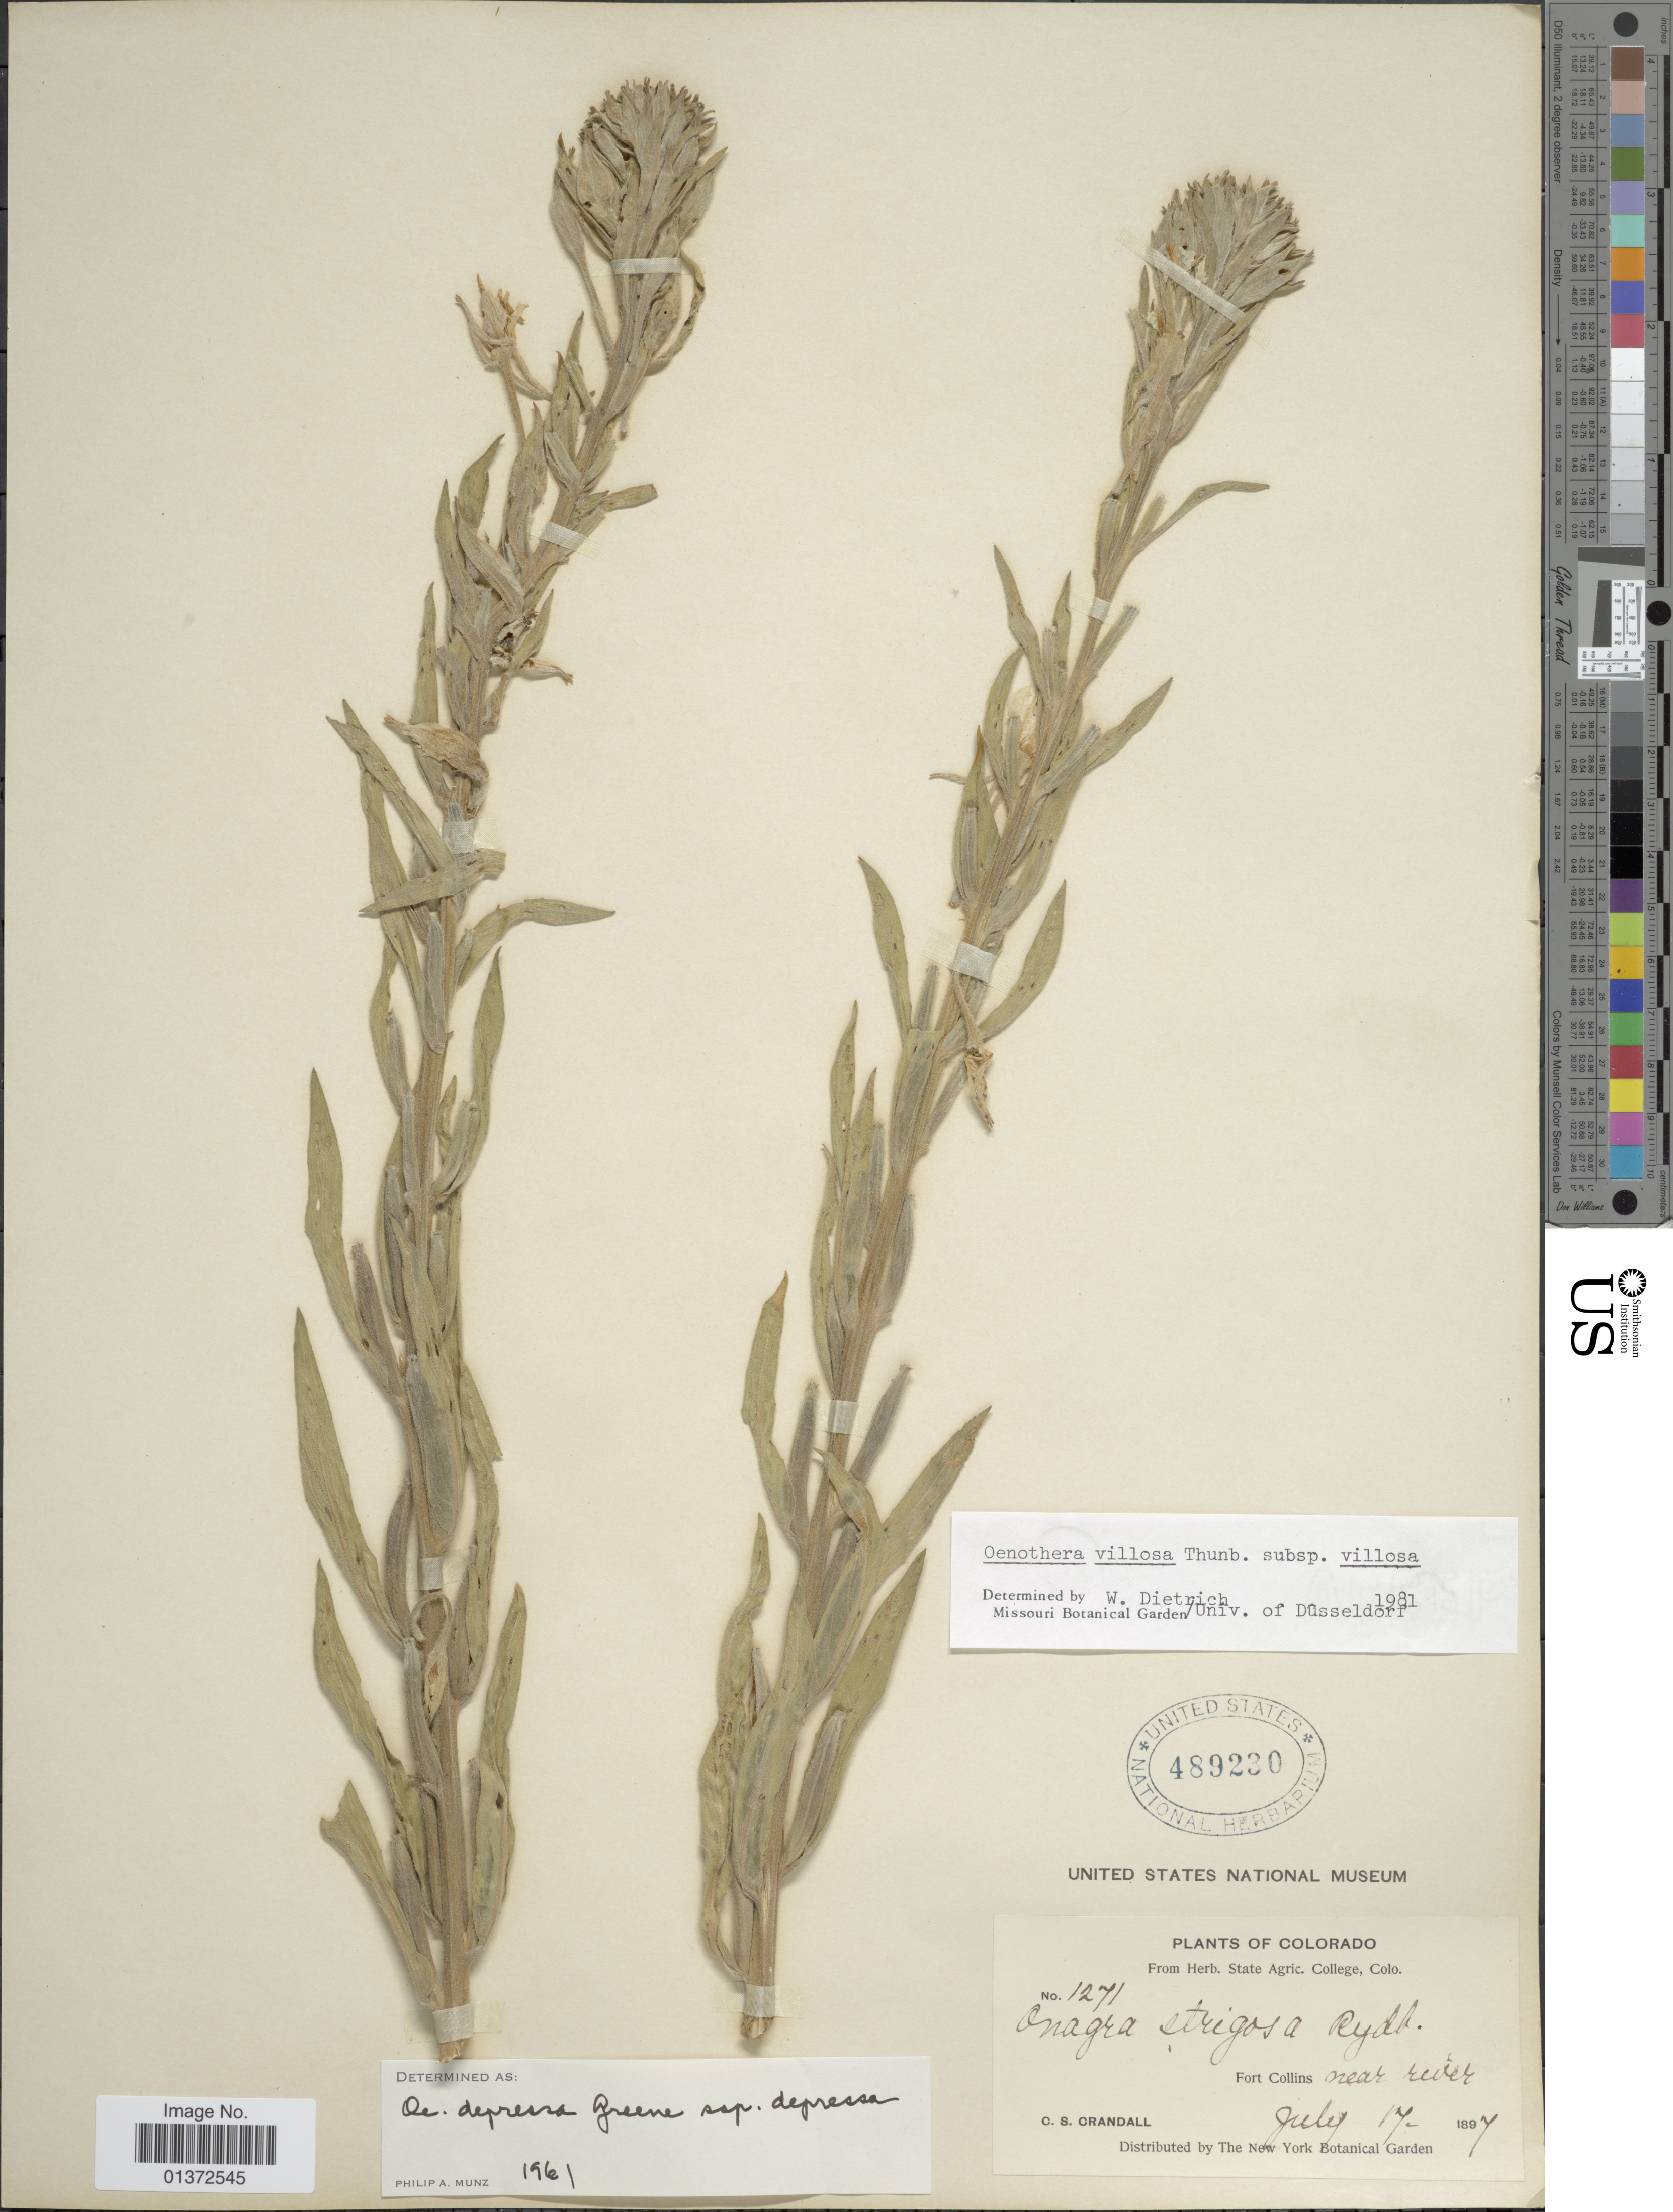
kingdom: Plantae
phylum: Tracheophyta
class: Magnoliopsida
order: Myrtales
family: Onagraceae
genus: Oenothera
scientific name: Oenothera villosa subsp. villosa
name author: Thunb.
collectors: C. Crandall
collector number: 1271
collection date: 1897-07-17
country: United States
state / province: Colorado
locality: Fort Collins near River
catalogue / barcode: US 489230